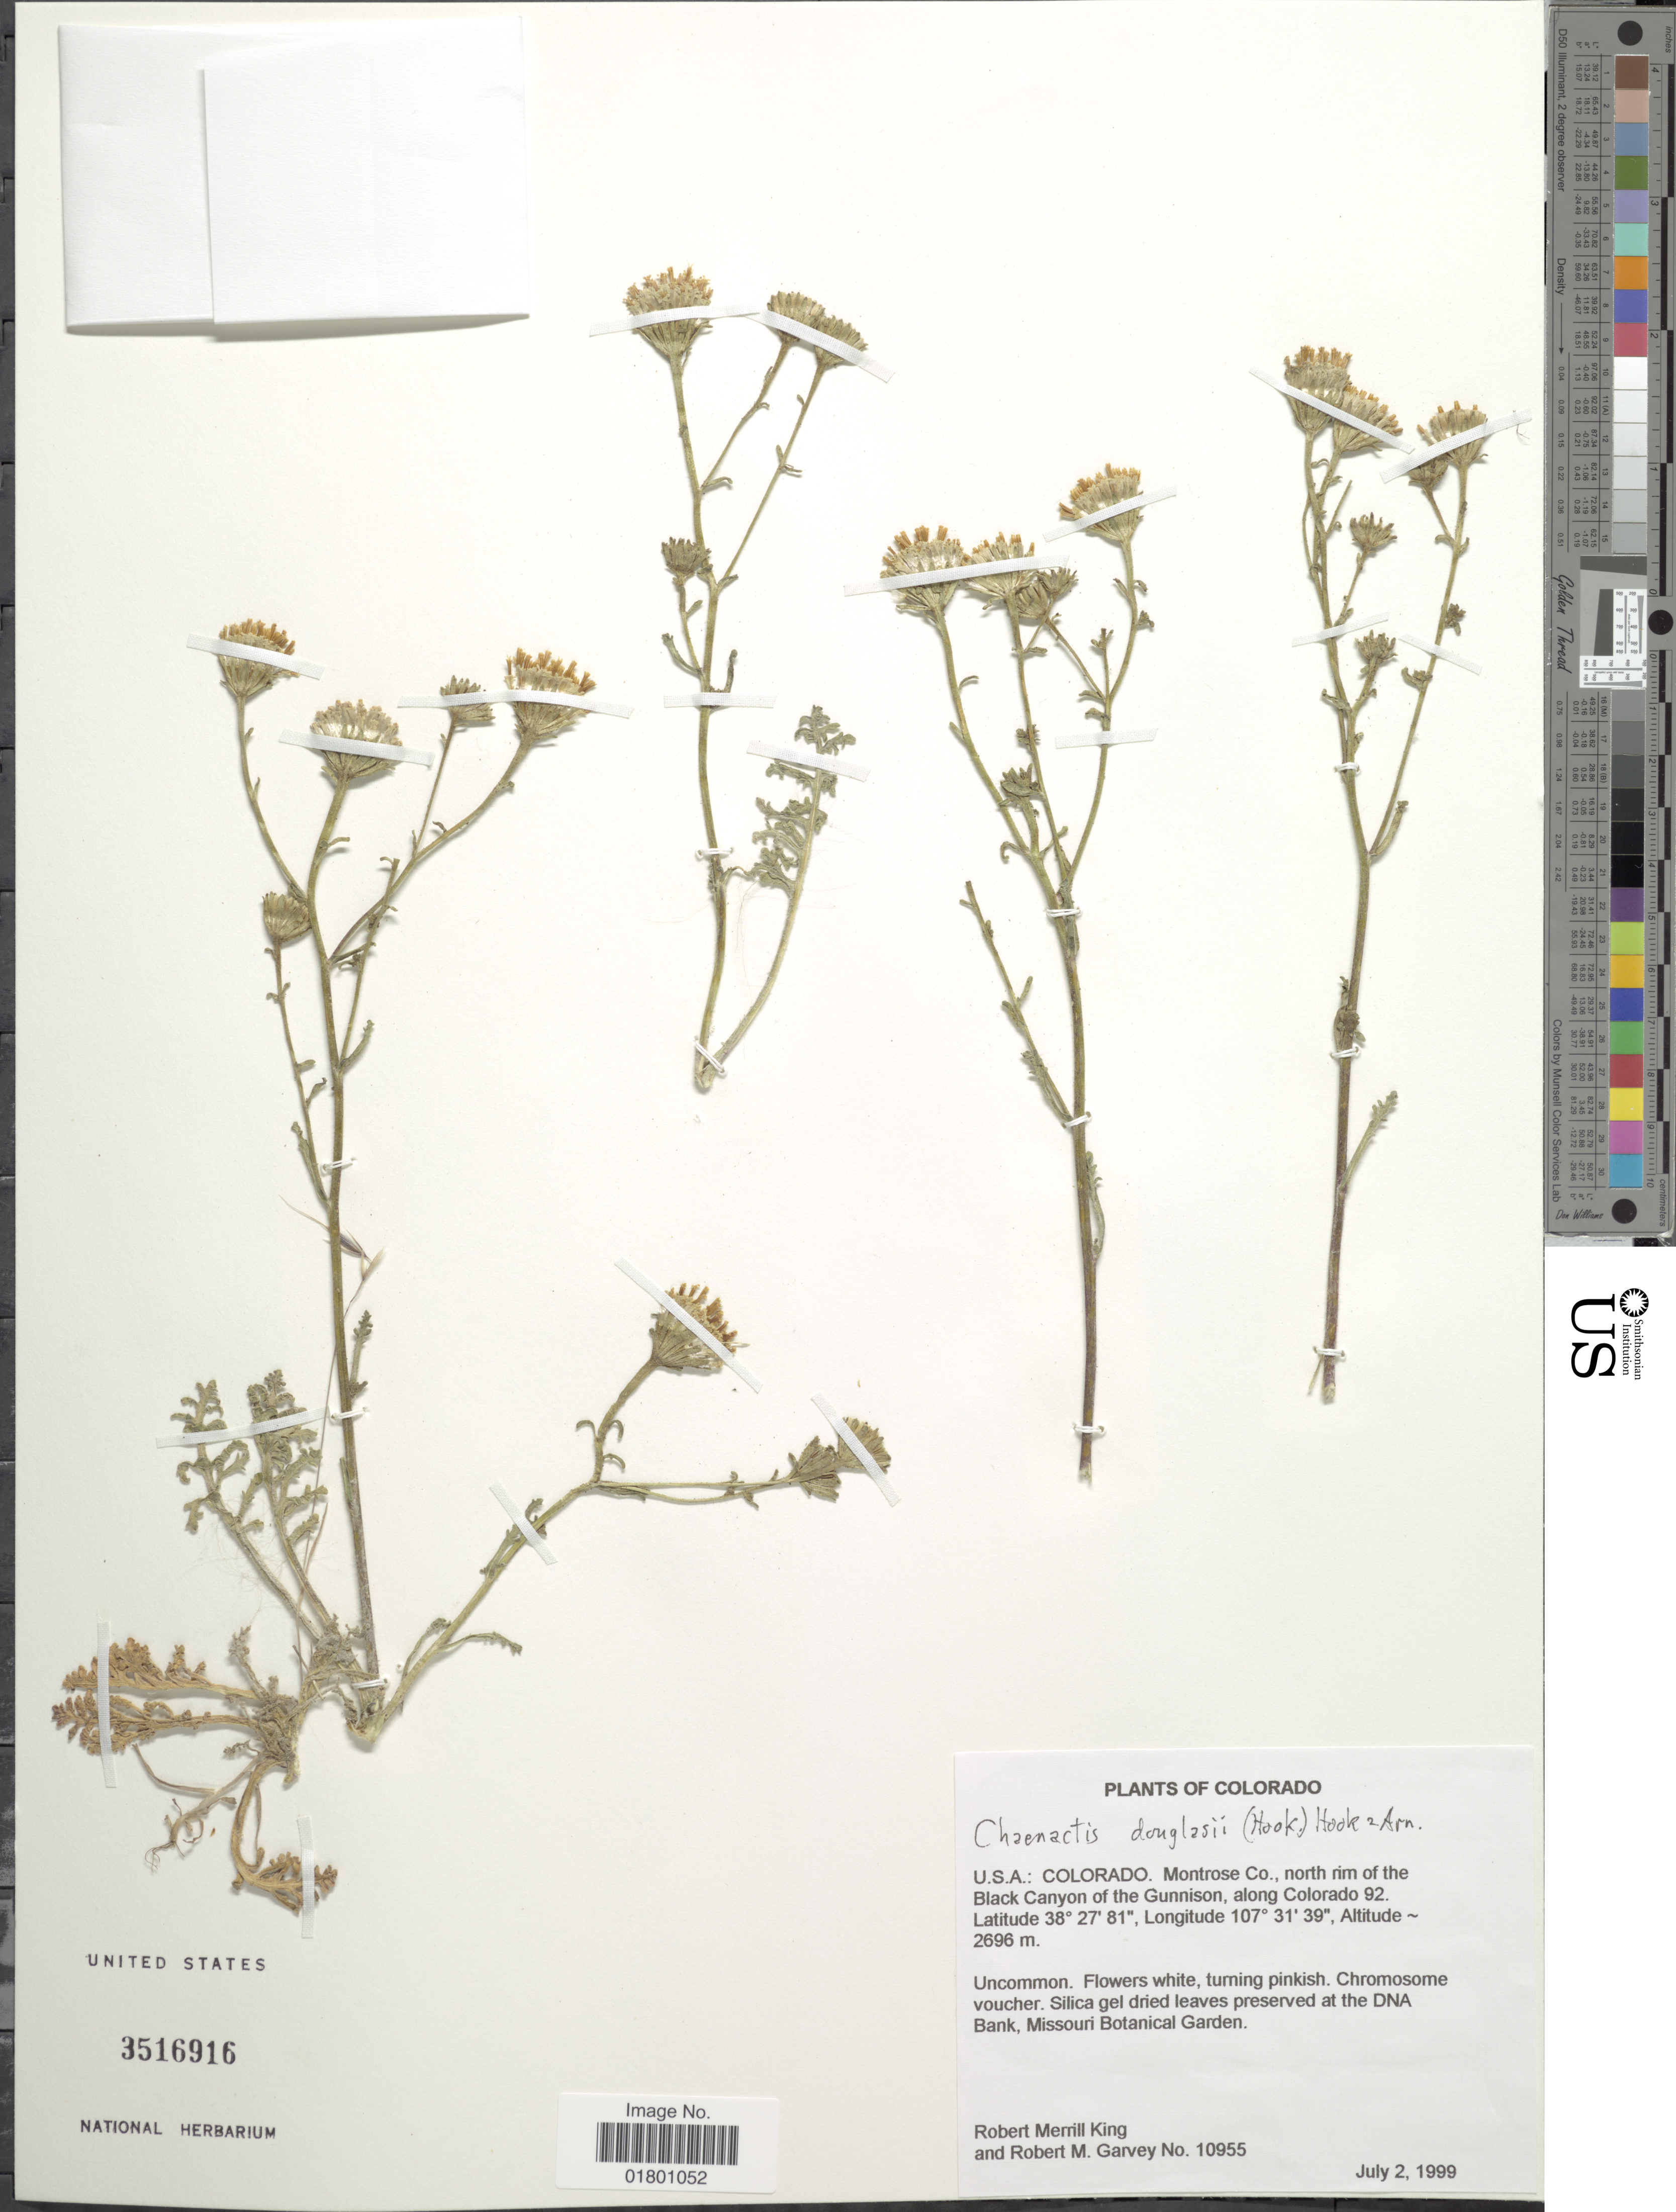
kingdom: Plantae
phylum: Tracheophyta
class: Magnoliopsida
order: Asterales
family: Asteraceae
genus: Chaenactis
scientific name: Chaenactis douglasii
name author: Hook. & Arn.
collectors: R. M. King & R. Garvey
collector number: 10955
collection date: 1999-07-02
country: United States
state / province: Colorado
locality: Montrose Co., north rim of the Black Canyon of the Gunnison, along Colorado 92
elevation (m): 2696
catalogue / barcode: US 3516916